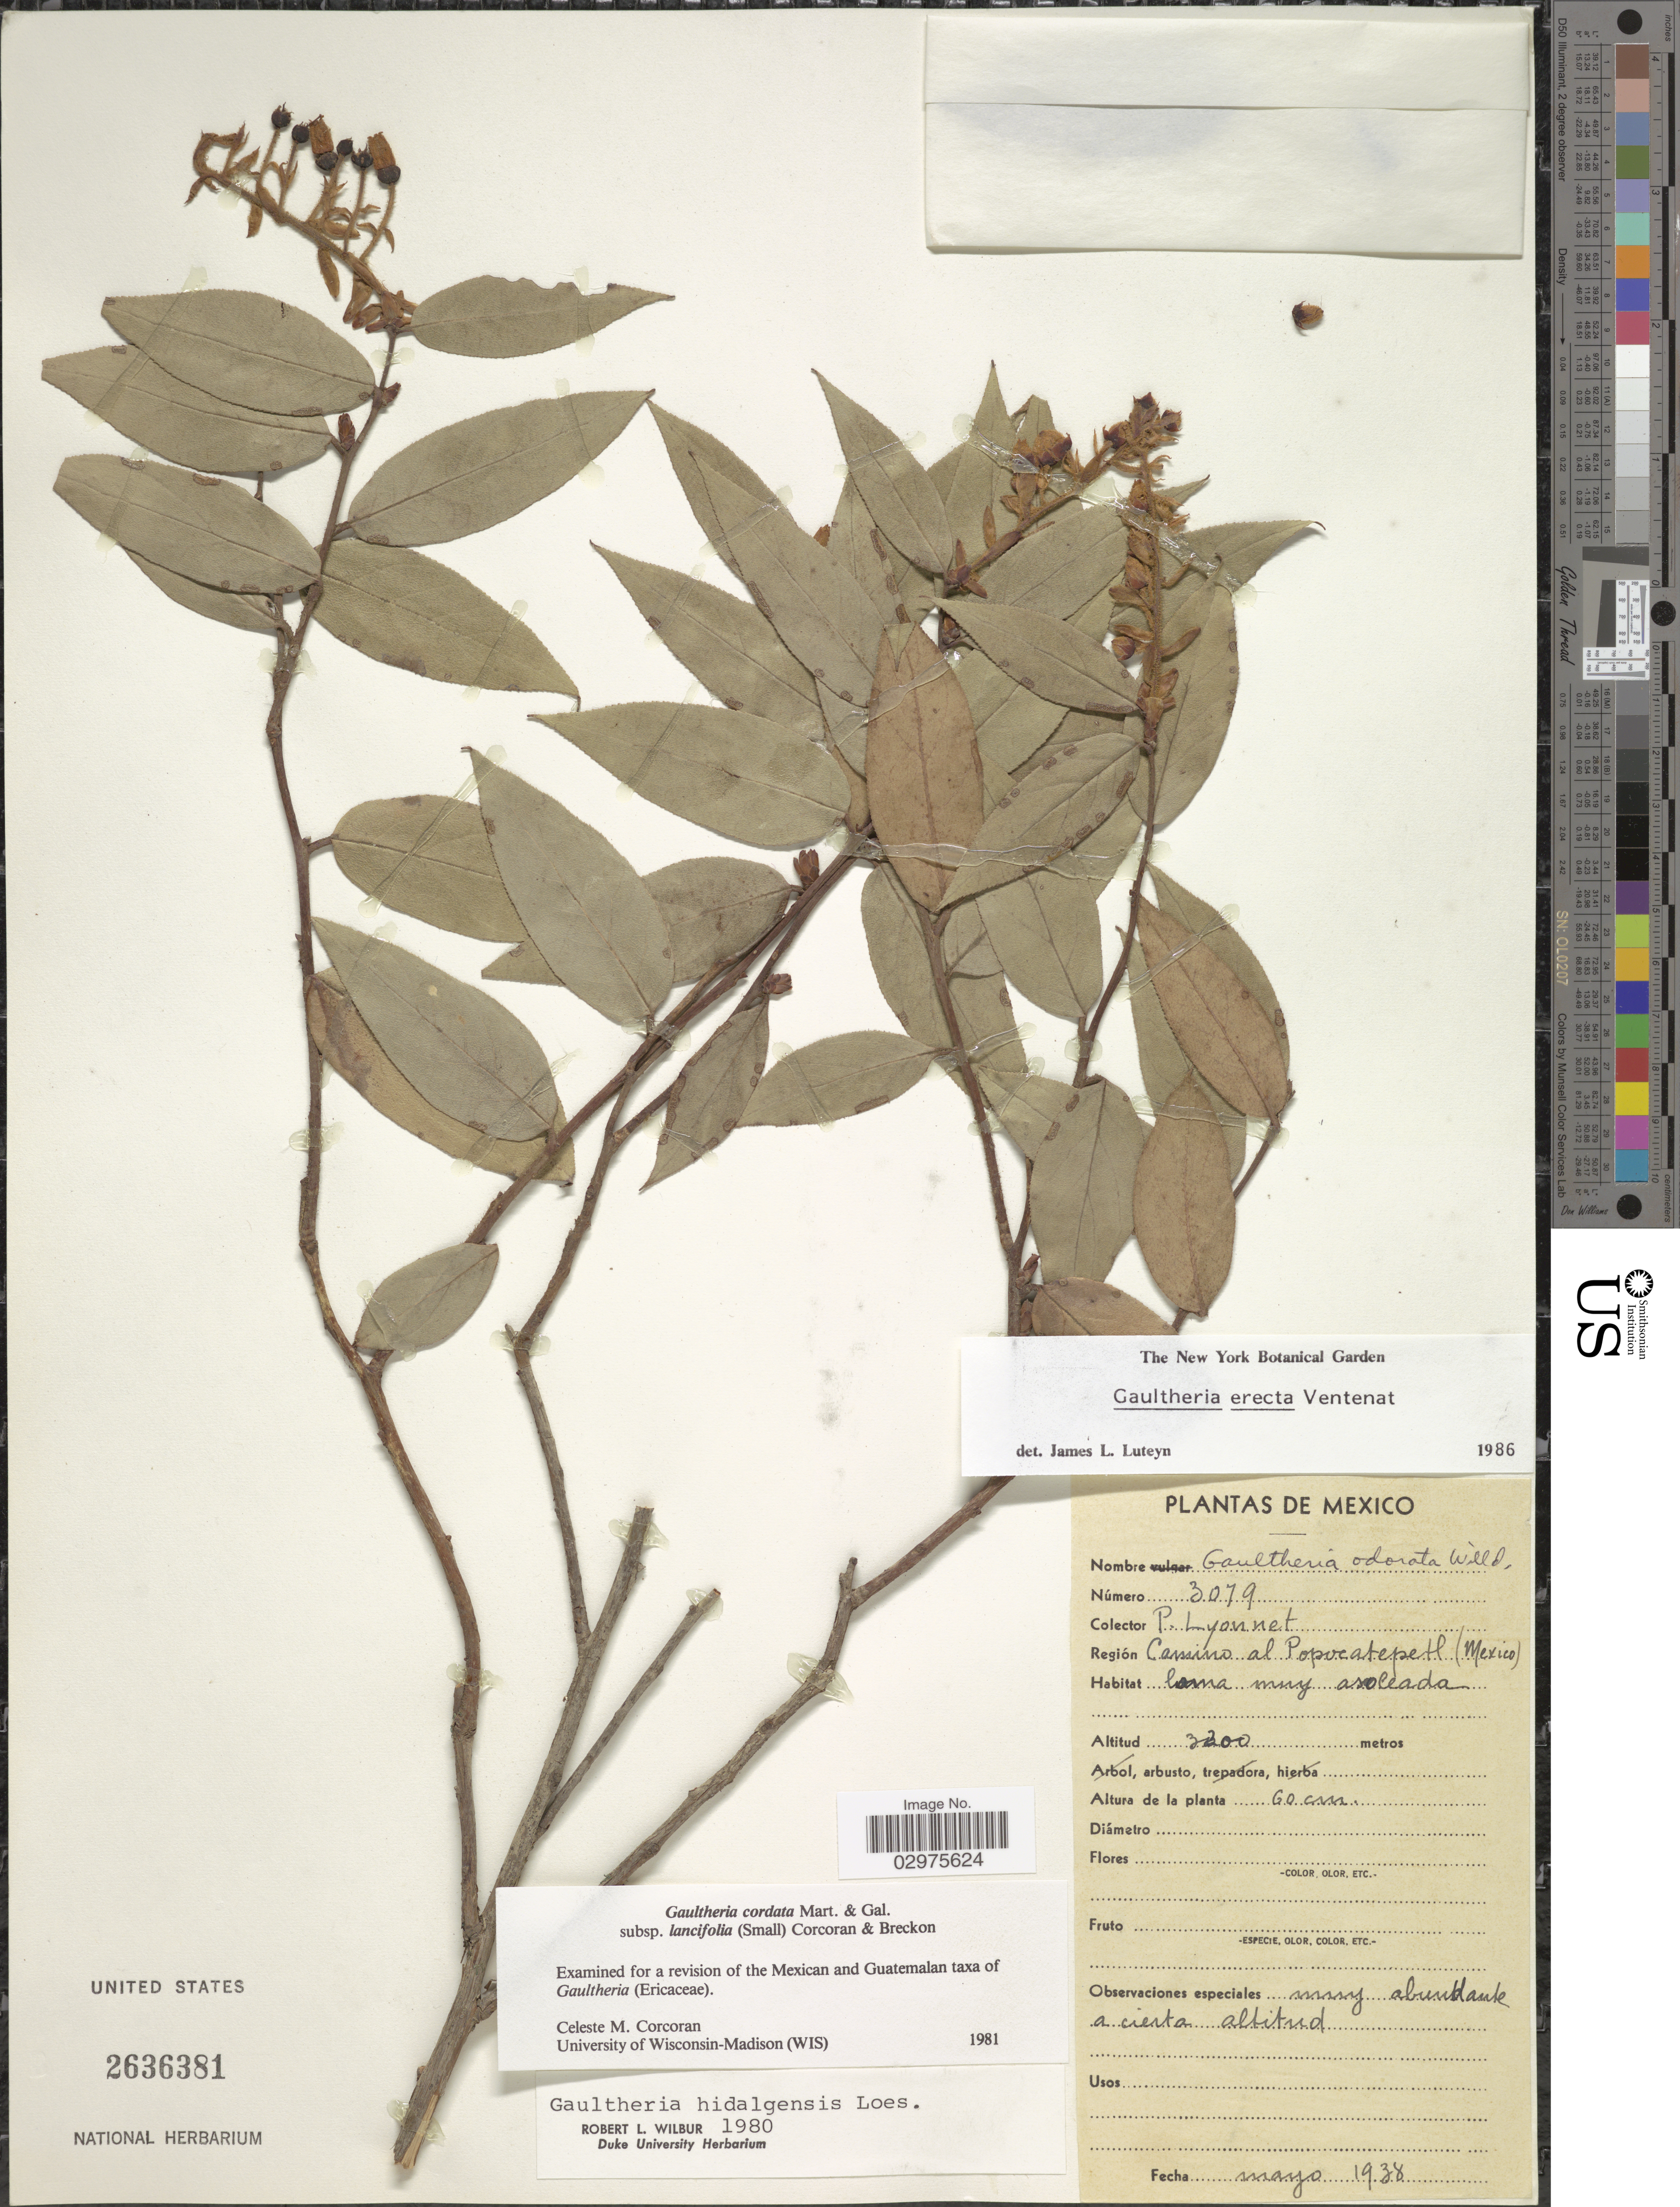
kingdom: Plantae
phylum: Tracheophyta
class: Magnoliopsida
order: Ericales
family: Ericaceae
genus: Gaultheria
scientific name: Gaultheria erecta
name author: Vent.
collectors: P. Lyonnet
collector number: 3079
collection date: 1938-05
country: Mexico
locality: Región Camino al Popocatepetl.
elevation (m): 3200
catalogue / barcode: US 2636381